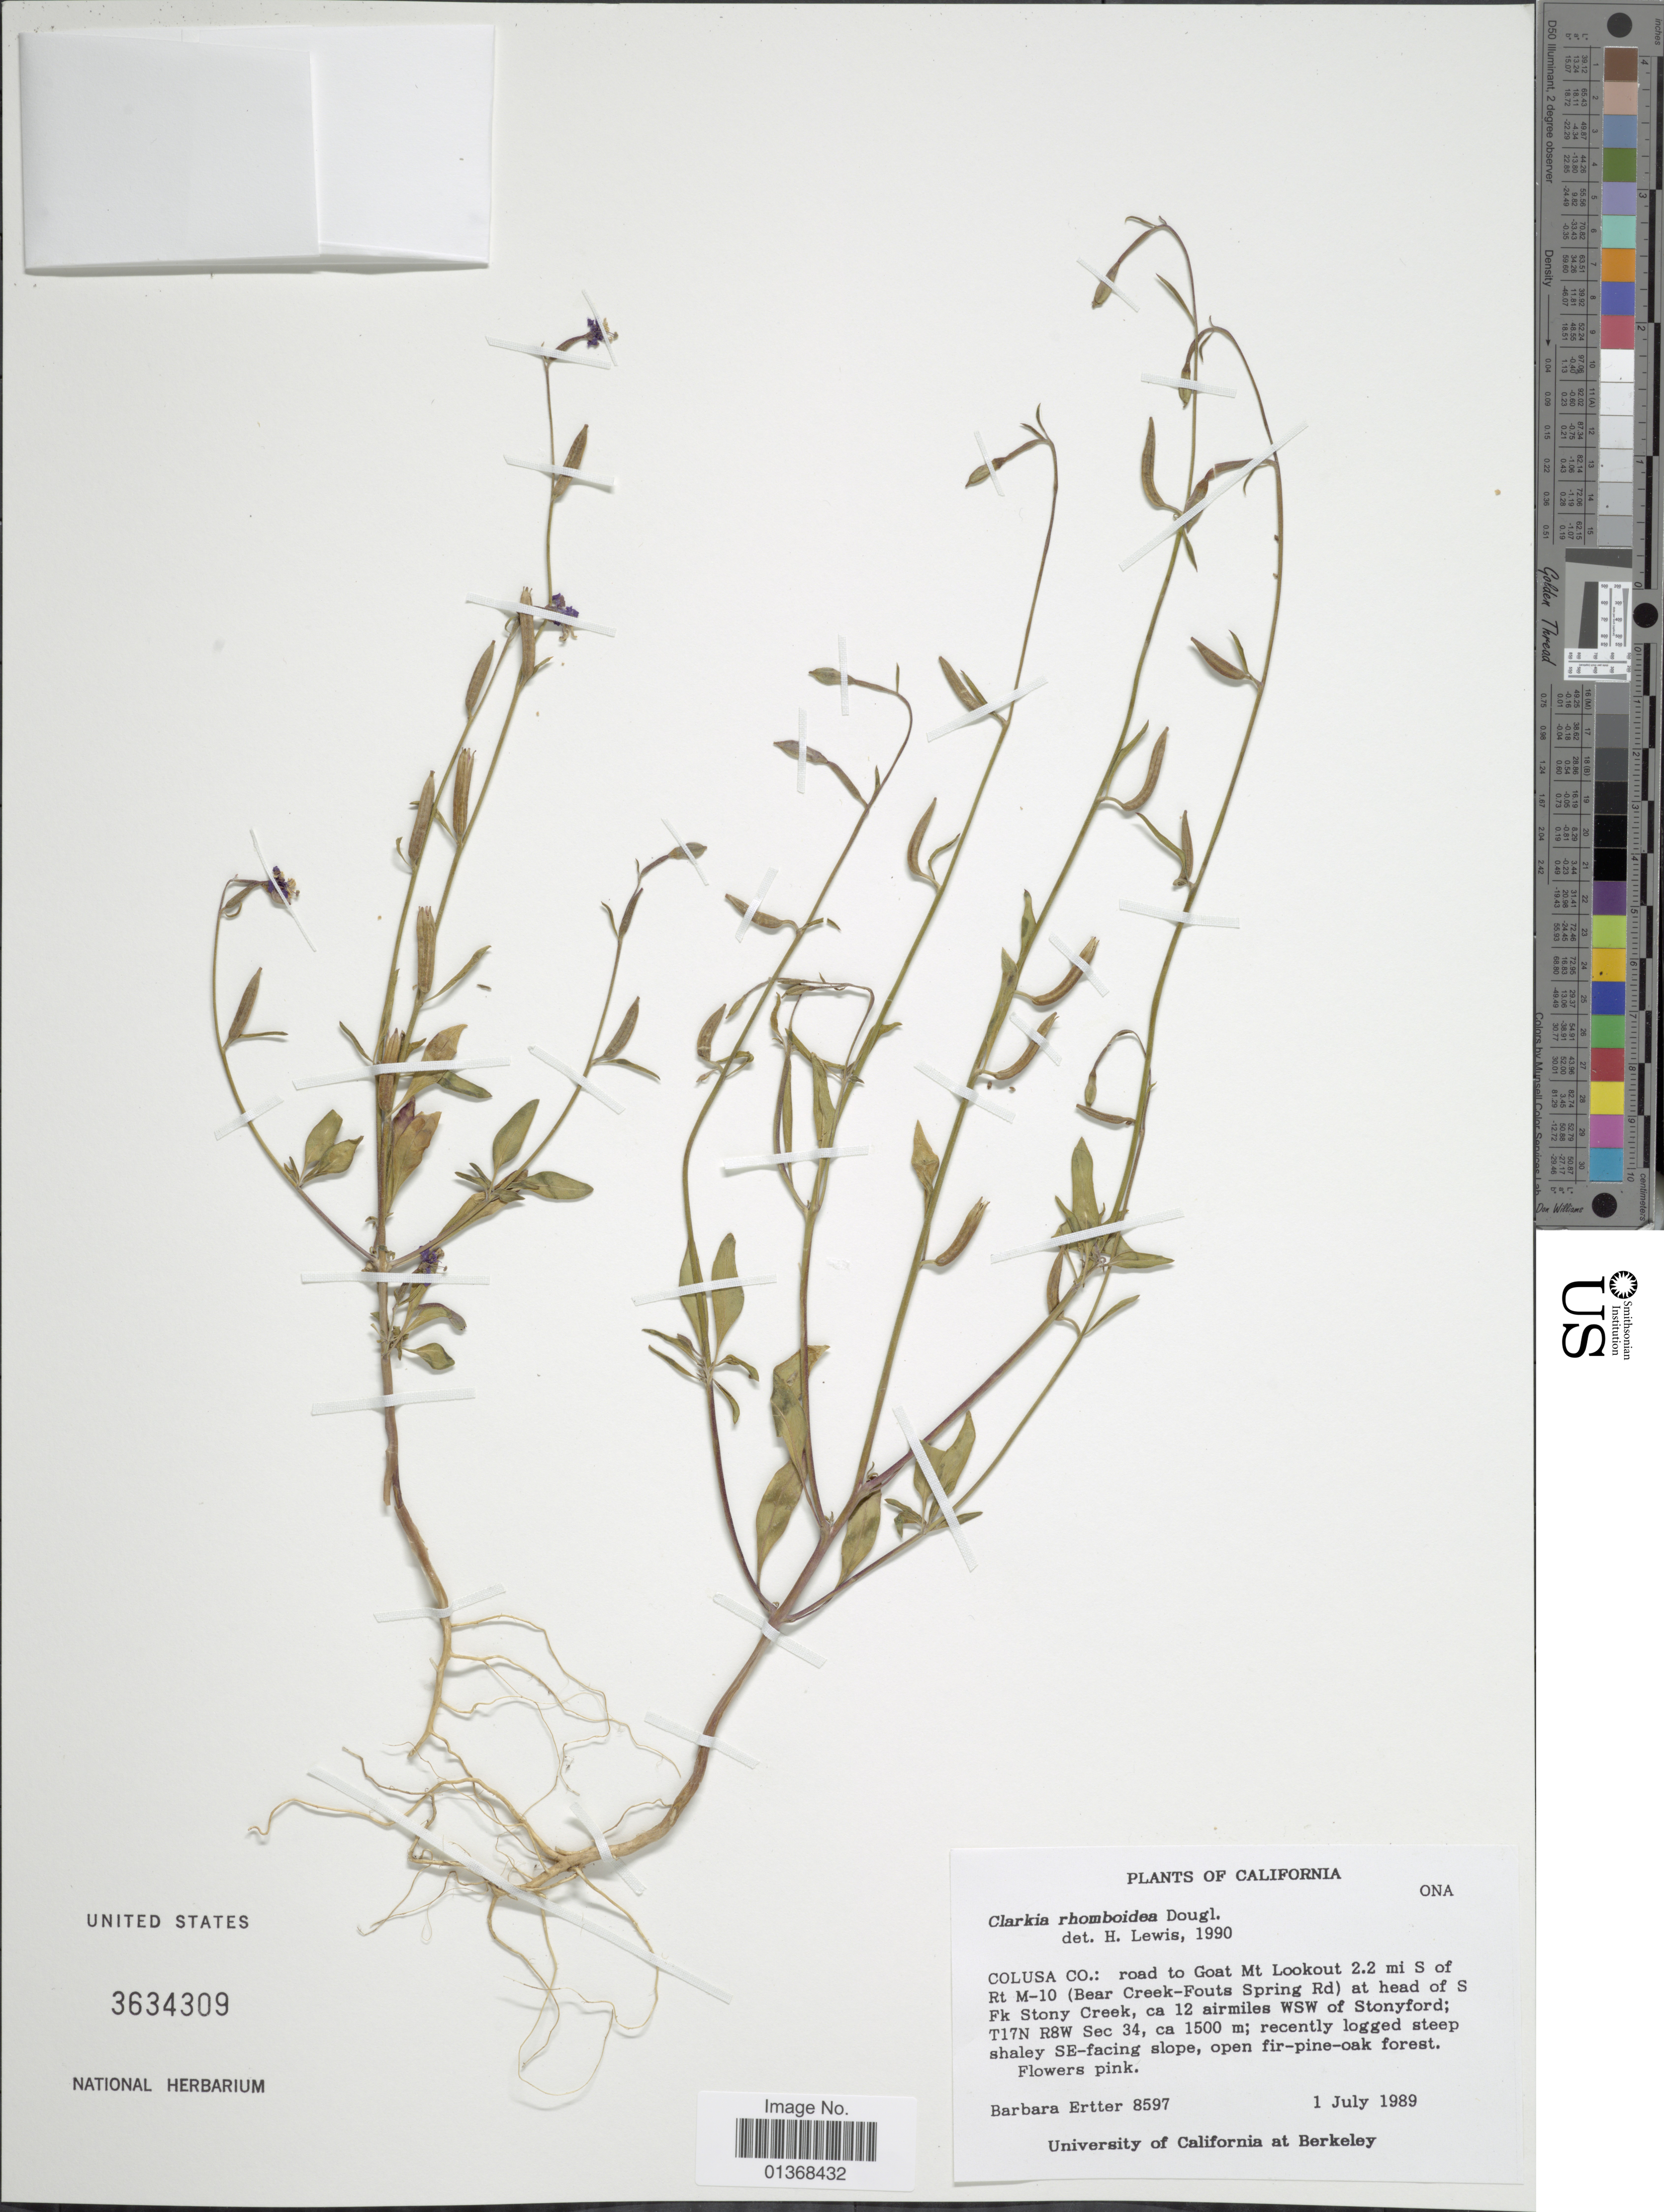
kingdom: Plantae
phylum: Tracheophyta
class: Magnoliopsida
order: Myrtales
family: Onagraceae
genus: Clarkia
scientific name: Clarkia rhomboidea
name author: Douglas ex Hook.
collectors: B. Ertter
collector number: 8597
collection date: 1989-07-01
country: United States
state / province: California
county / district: Colusa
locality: Colusa Co.: road to Goat Mt Lookout 2.2 mi S of Rt M-10 (Bear Creek-Fouts Spring Rd) at head of S Fk Stony Creek, ca 12 airmiles WSW of Stonyford; T17N R8W Sec 34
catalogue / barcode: US 3634309